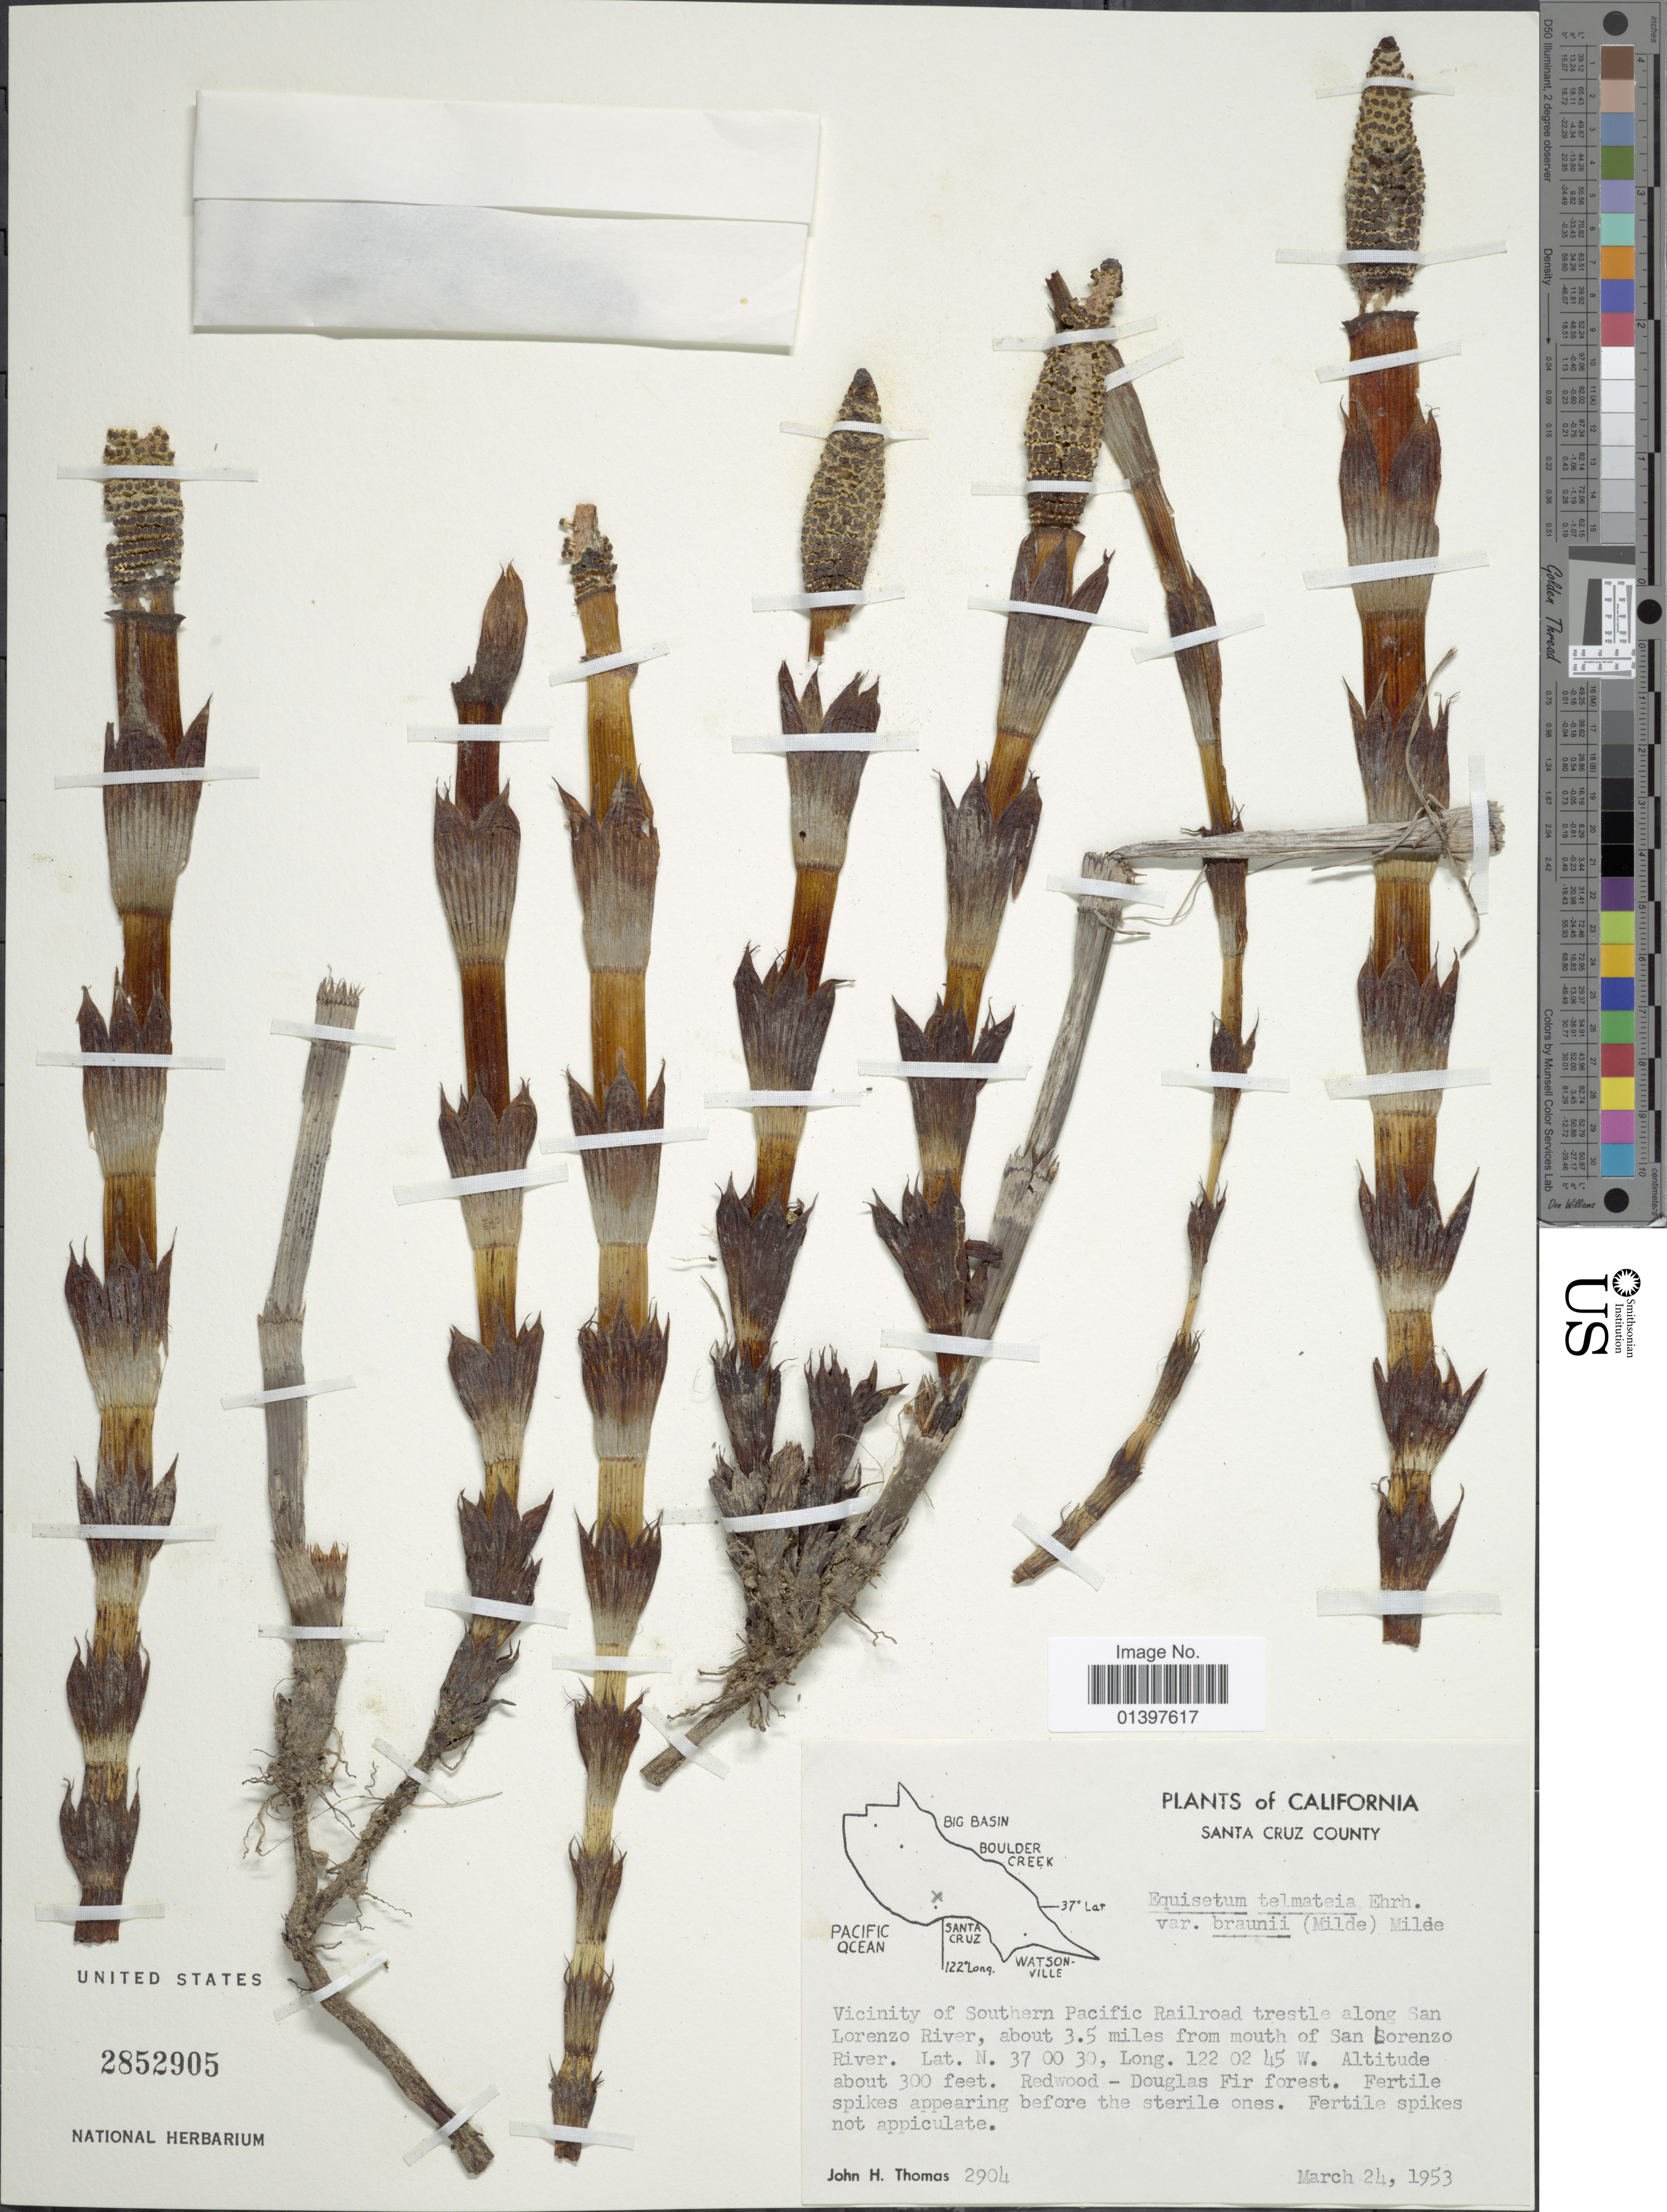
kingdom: Plantae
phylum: Tracheophyta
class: Polypodiopsida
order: Equisetales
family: Equisetaceae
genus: Equisetum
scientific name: Equisetum telmateia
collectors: J. H. Thomas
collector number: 2904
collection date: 1953-03-24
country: United States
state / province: California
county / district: Santa Cruz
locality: Santa Cruz County, Vicinity of Southern Pacific Railroad trestle along San Lorenzo River, about 3.5 miles from mouth of San Lorenzo river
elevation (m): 91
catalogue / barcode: US 2852905